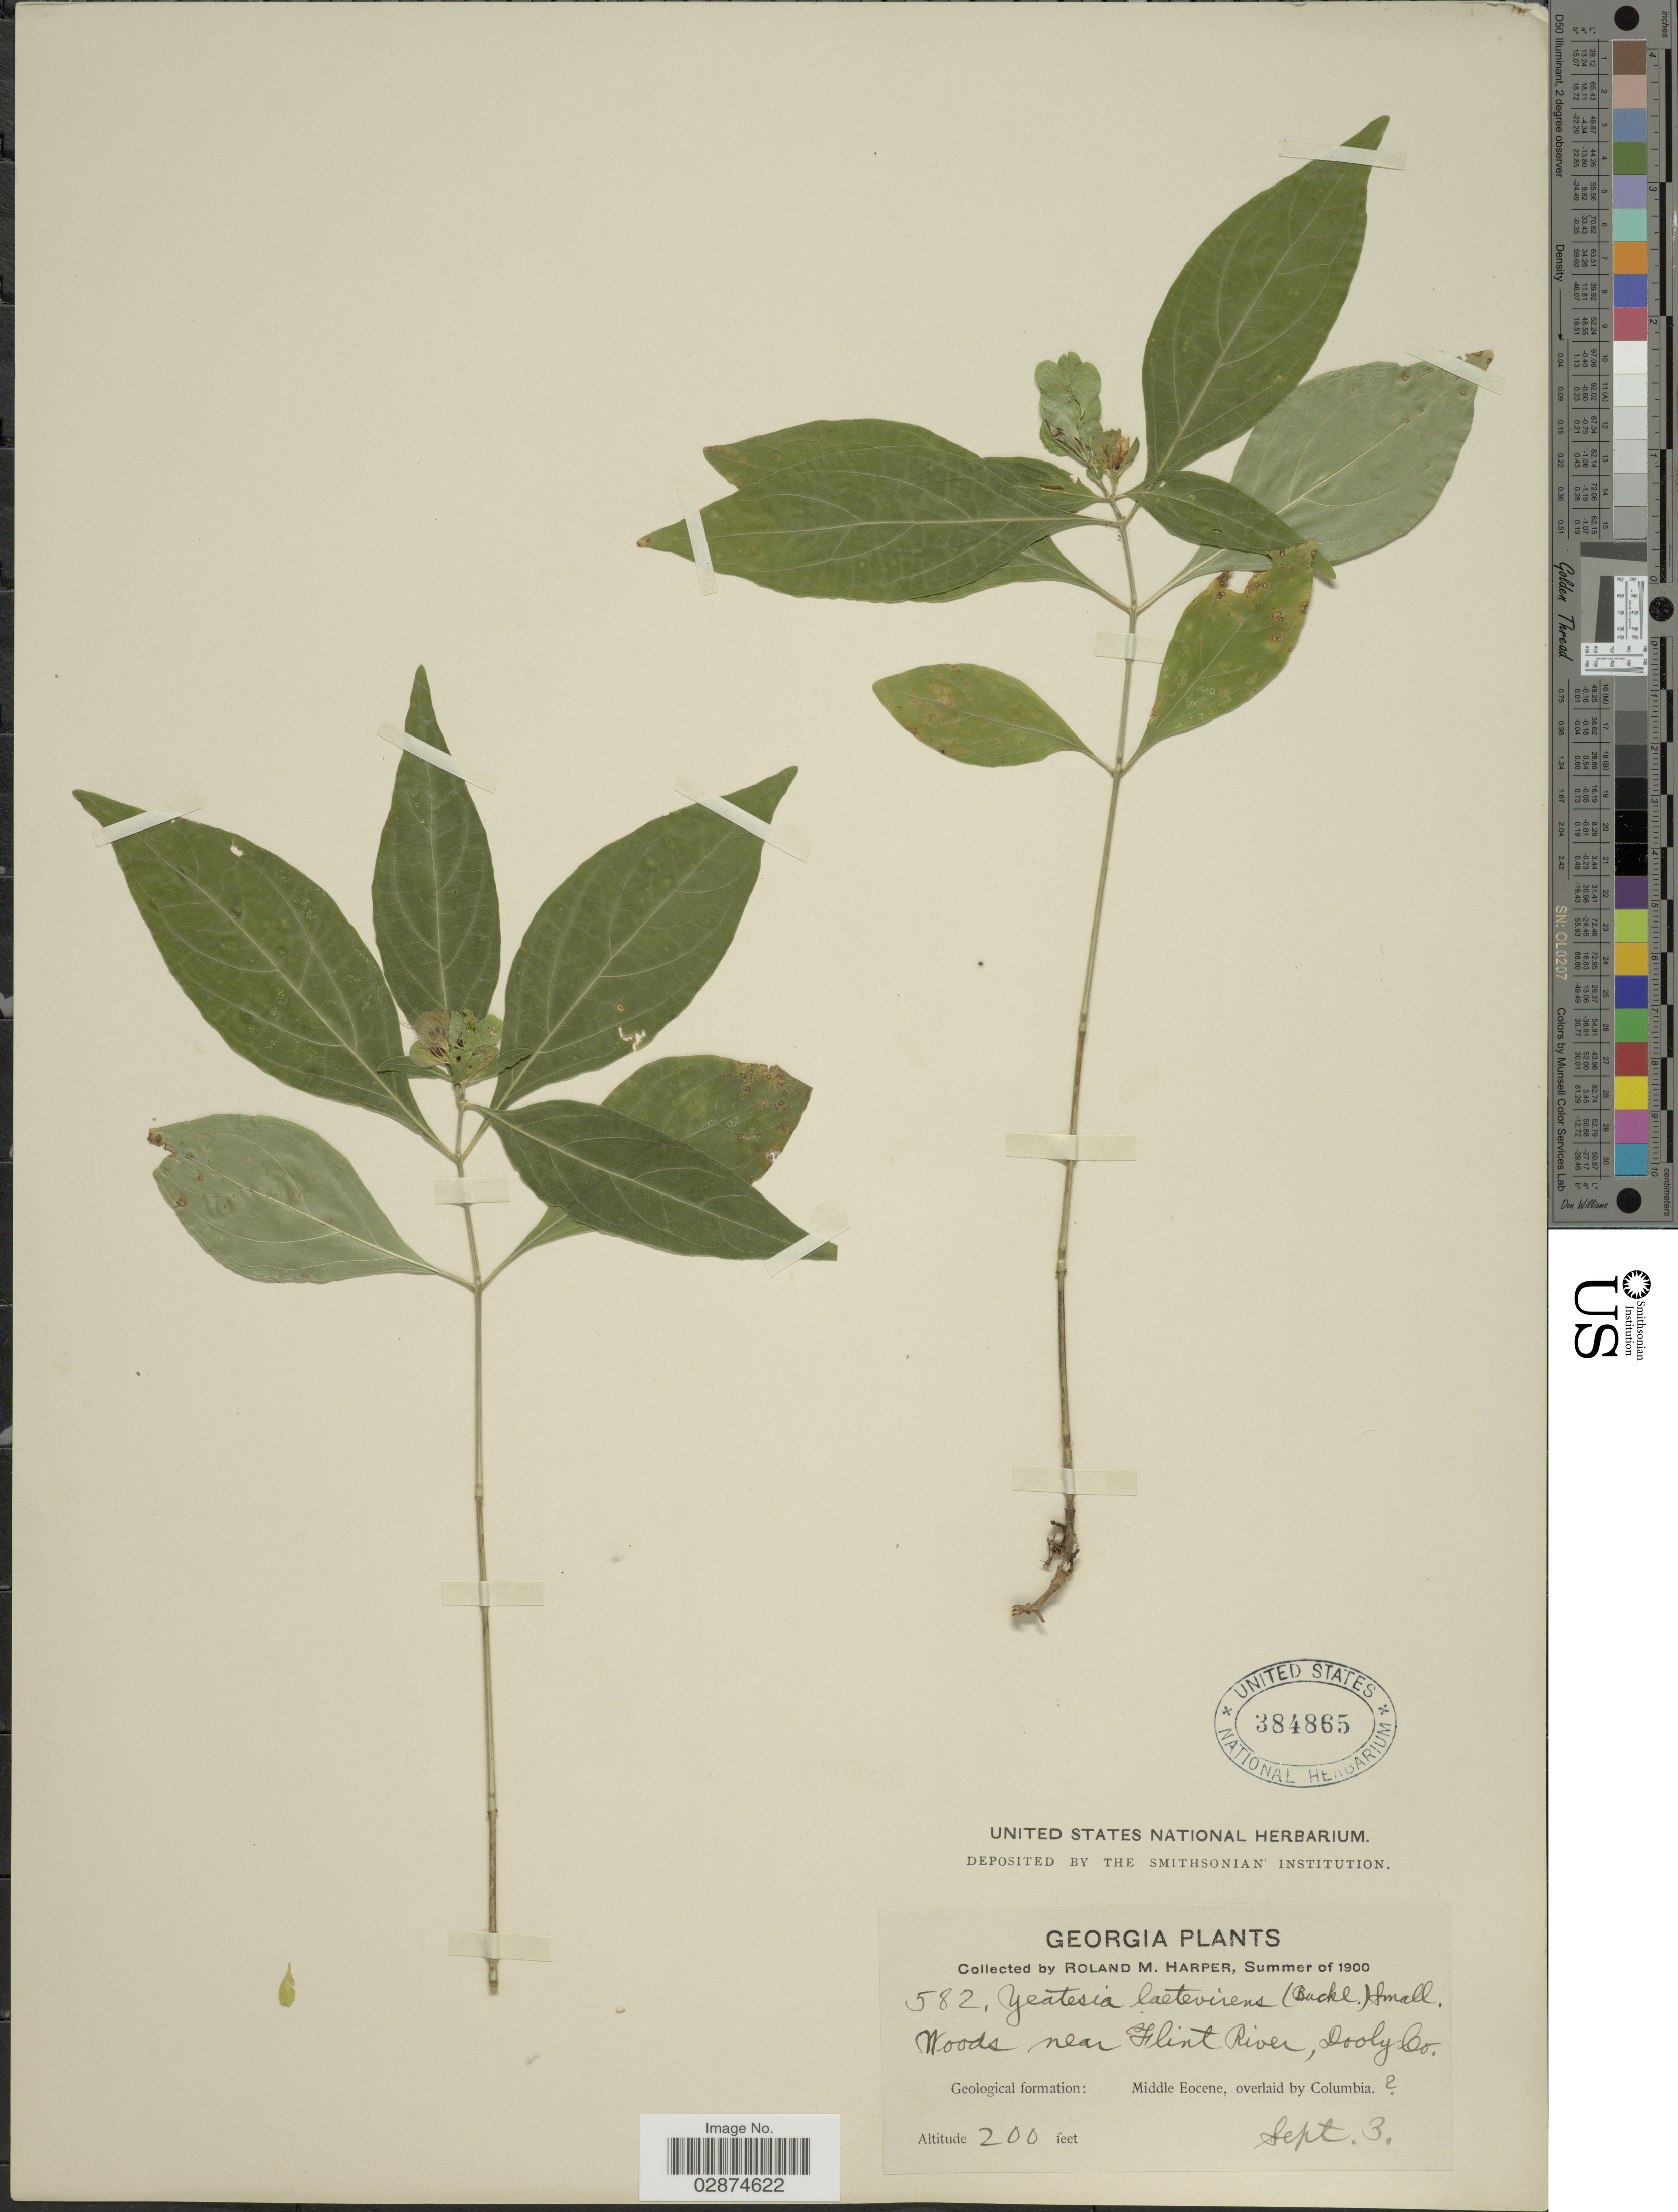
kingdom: Plantae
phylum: Tracheophyta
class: Magnoliopsida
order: Lamiales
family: Acanthaceae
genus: Yeatesia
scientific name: Yeatesia viridiflora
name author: (Nees) Small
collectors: R. M. Harper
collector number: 582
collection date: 1900-09-03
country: United States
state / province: Georgia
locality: Woods near Flint River, Dooly Co.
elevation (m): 61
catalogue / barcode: US 384865